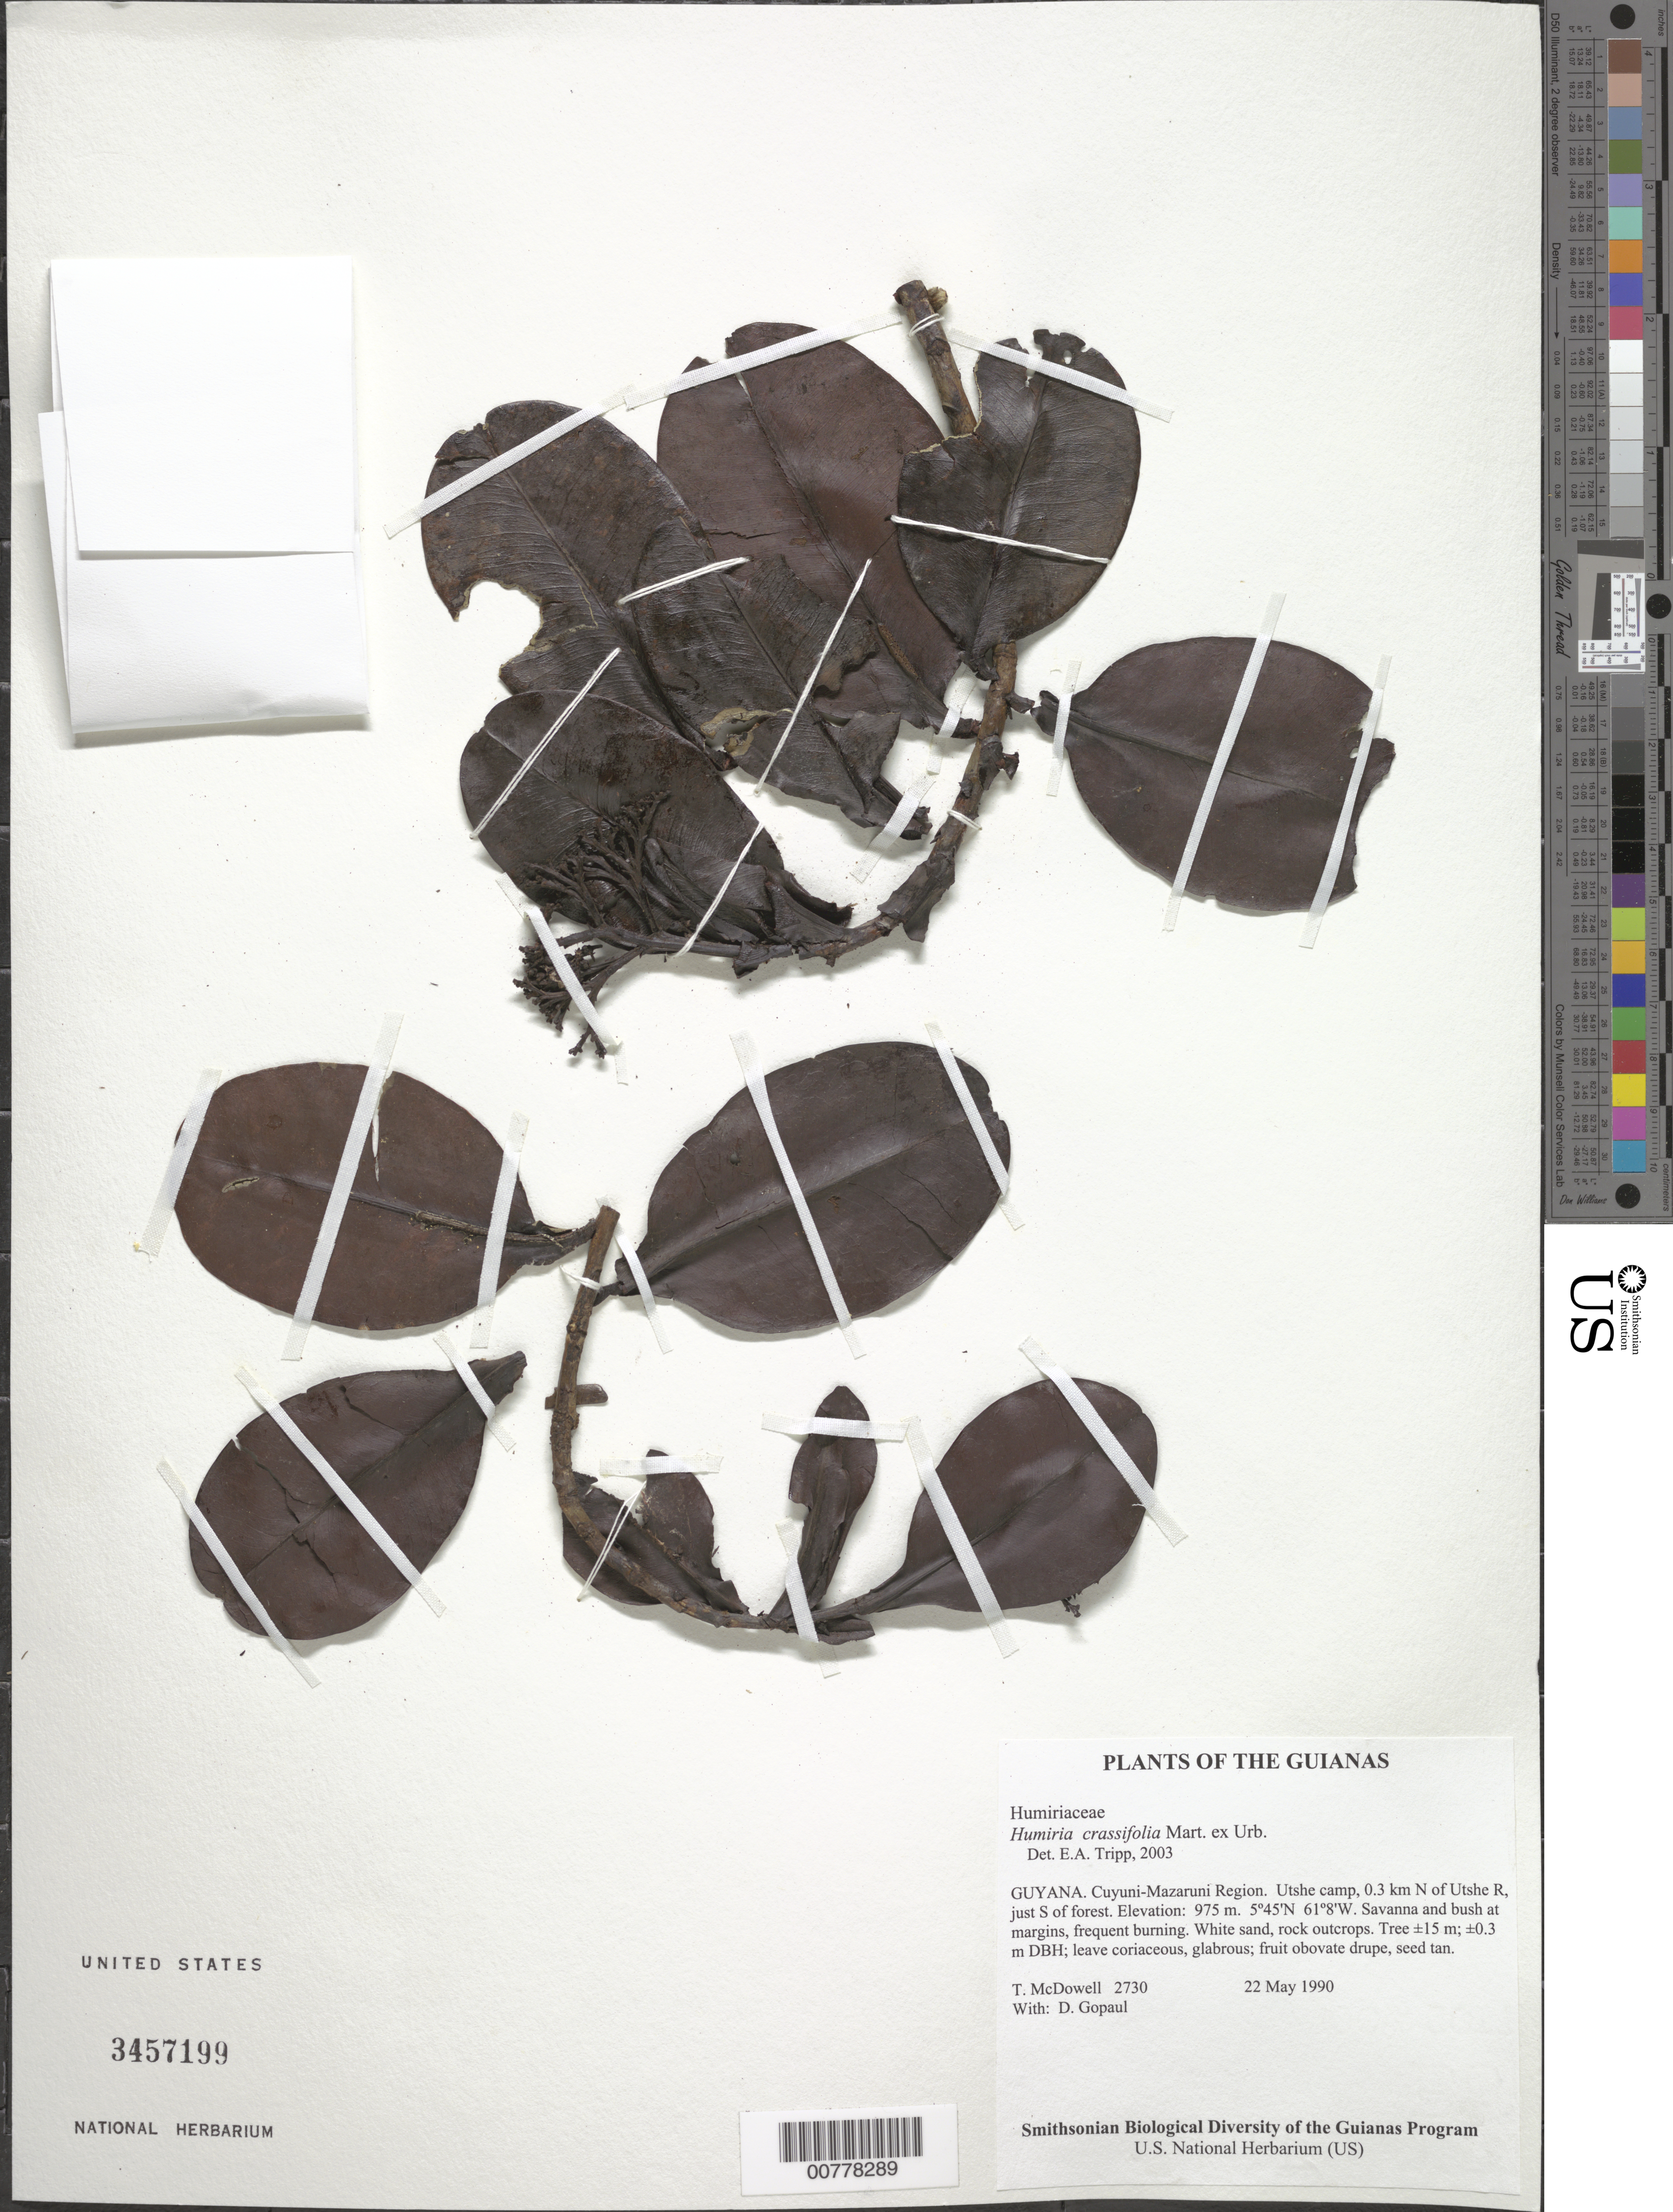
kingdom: Plantae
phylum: Tracheophyta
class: Magnoliopsida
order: Malpighiales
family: Humiriaceae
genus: Humiria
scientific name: Humiria crassifolia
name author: Mart. ex Urb.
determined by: Tripp, Erin A.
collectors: T. McDowell & D. Gopaul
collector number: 2730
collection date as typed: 22 May 1990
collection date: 1990-05-22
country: Guyana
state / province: Cuyuni-Mazaruni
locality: Utshi camp, 0.3 km N of Utshi R, just S of forest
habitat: Savanna and bush at margins, frequent burning. White sand, rock outcrops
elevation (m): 975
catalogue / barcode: US 3457199